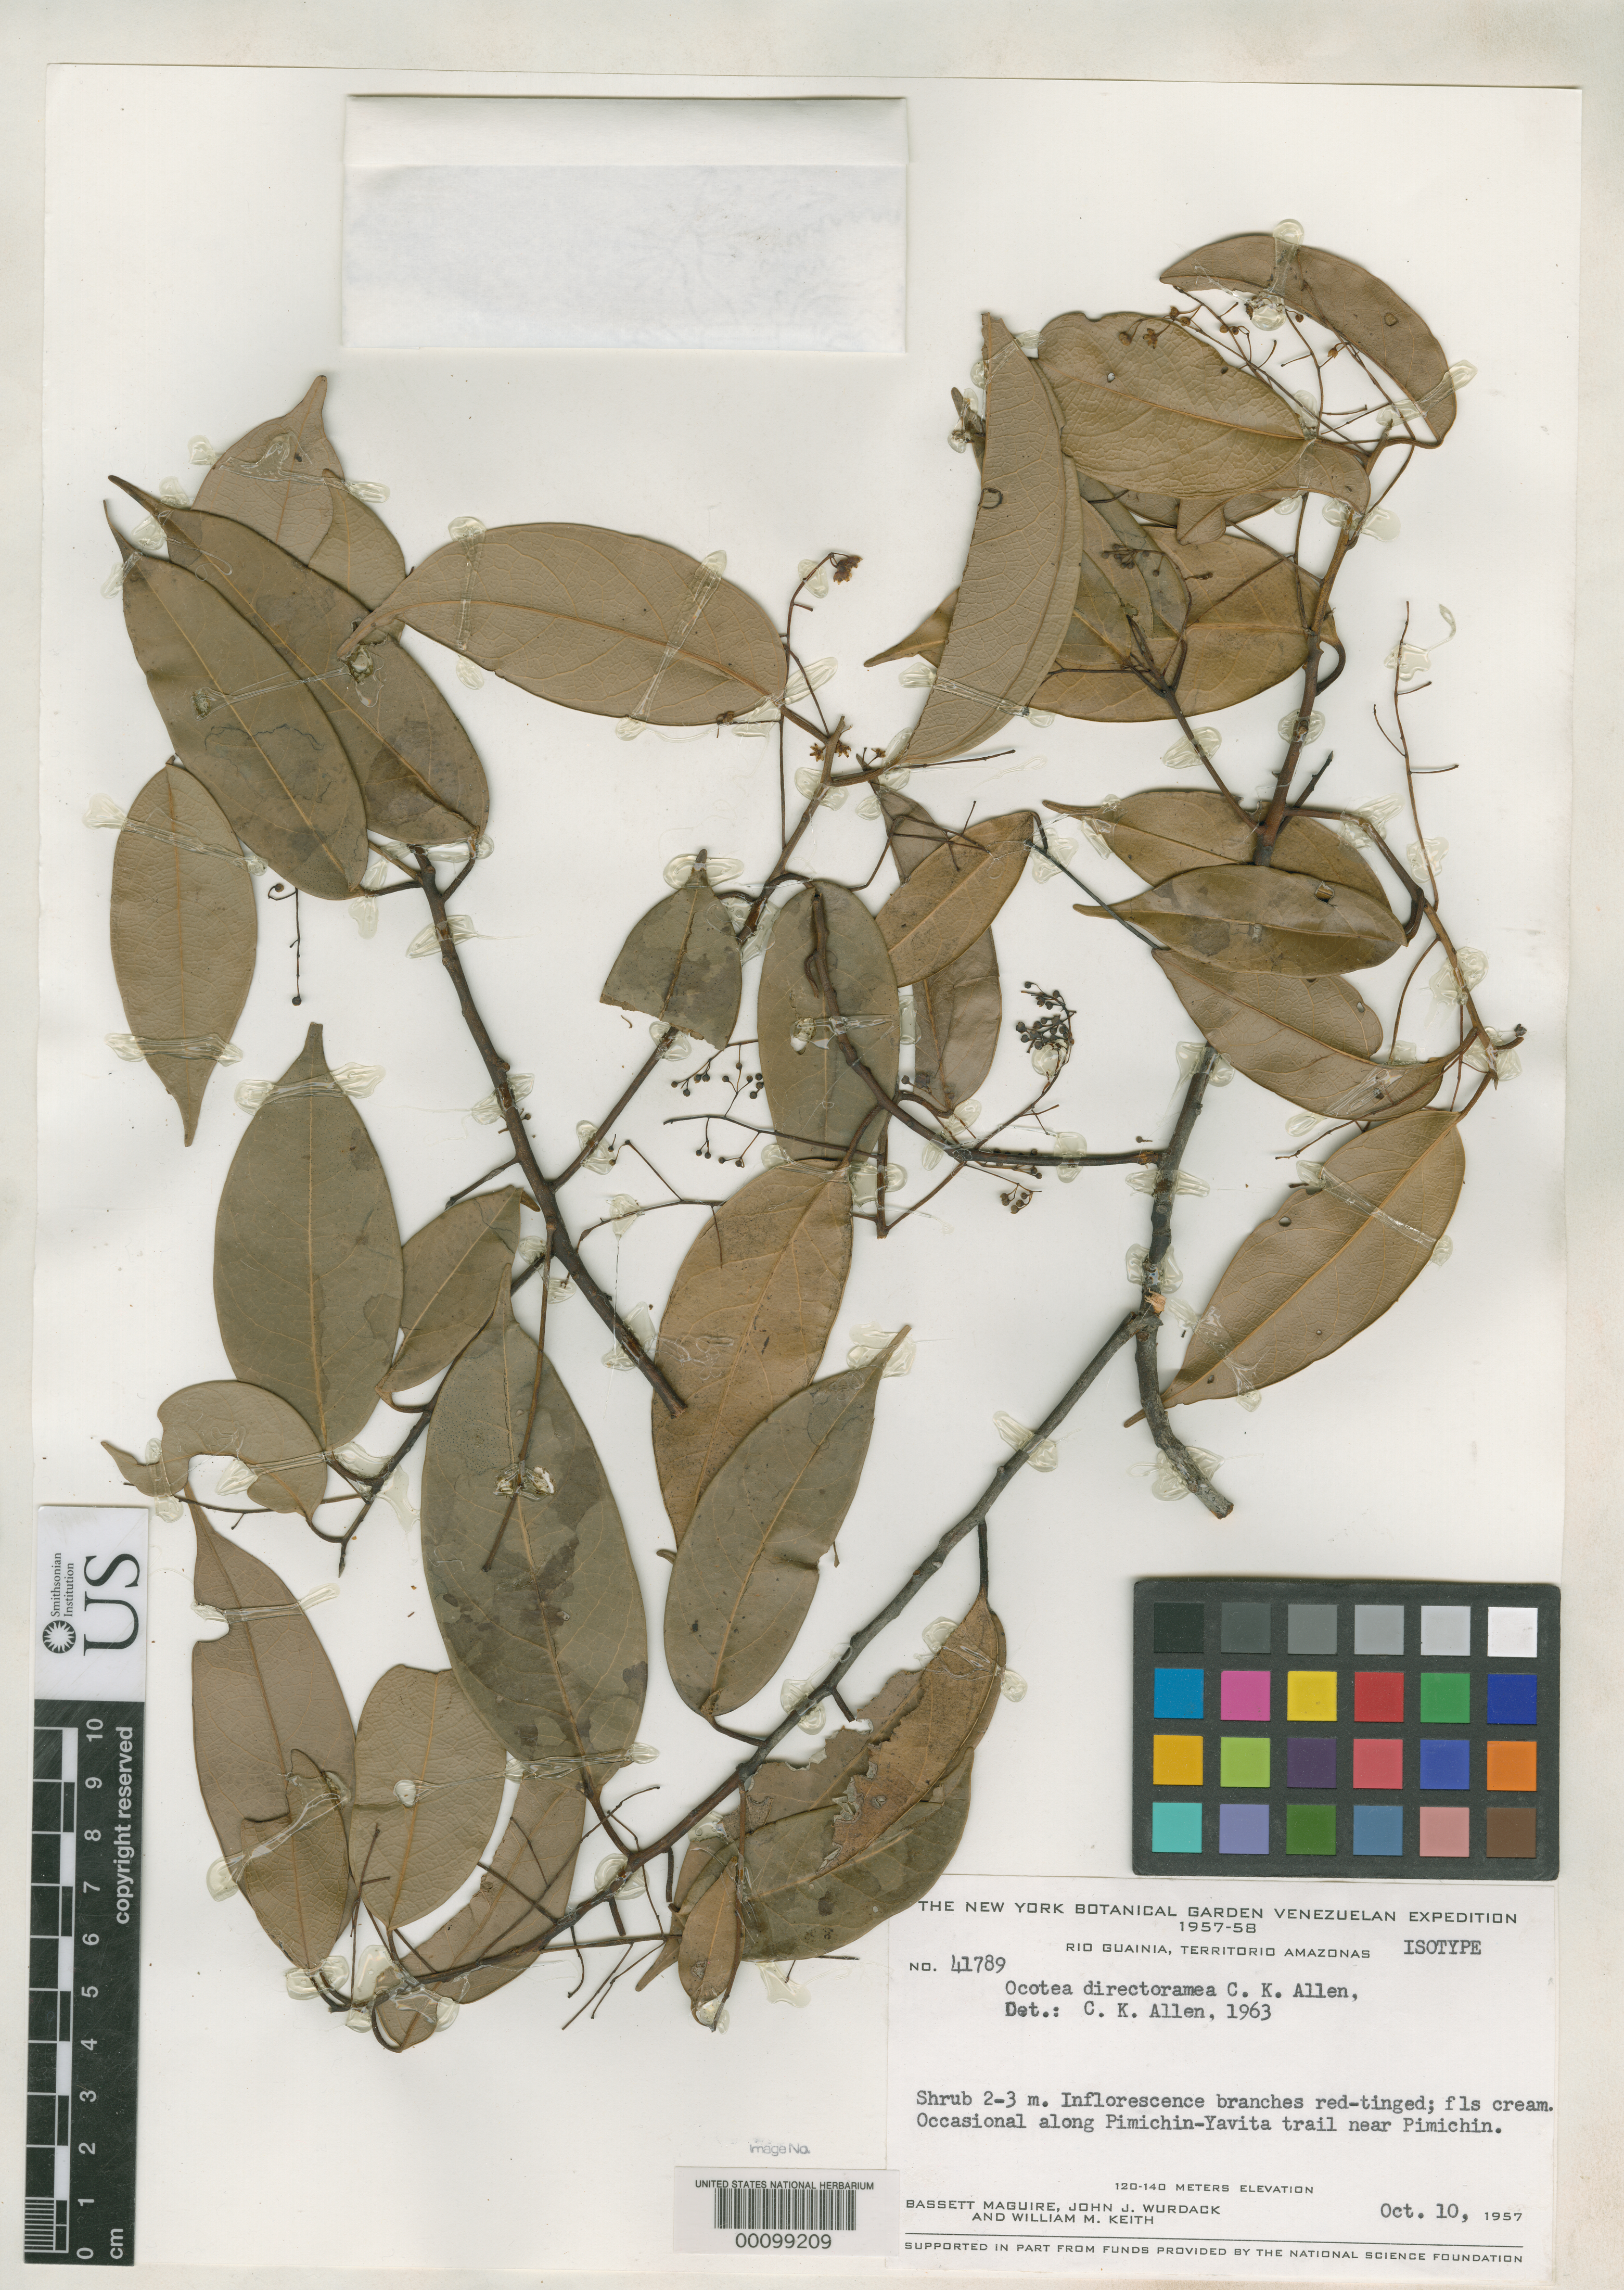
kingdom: Plantae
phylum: Tracheophyta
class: Magnoliopsida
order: Laurales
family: Lauraceae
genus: Ocotea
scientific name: Ocotea directoramea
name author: C.K. Allen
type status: Isotype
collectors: B. Maguire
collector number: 41789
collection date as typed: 10 Oct 1957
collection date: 1957-10-10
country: Venezuela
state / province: Amazonas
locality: Pimichin.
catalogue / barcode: US 2443354